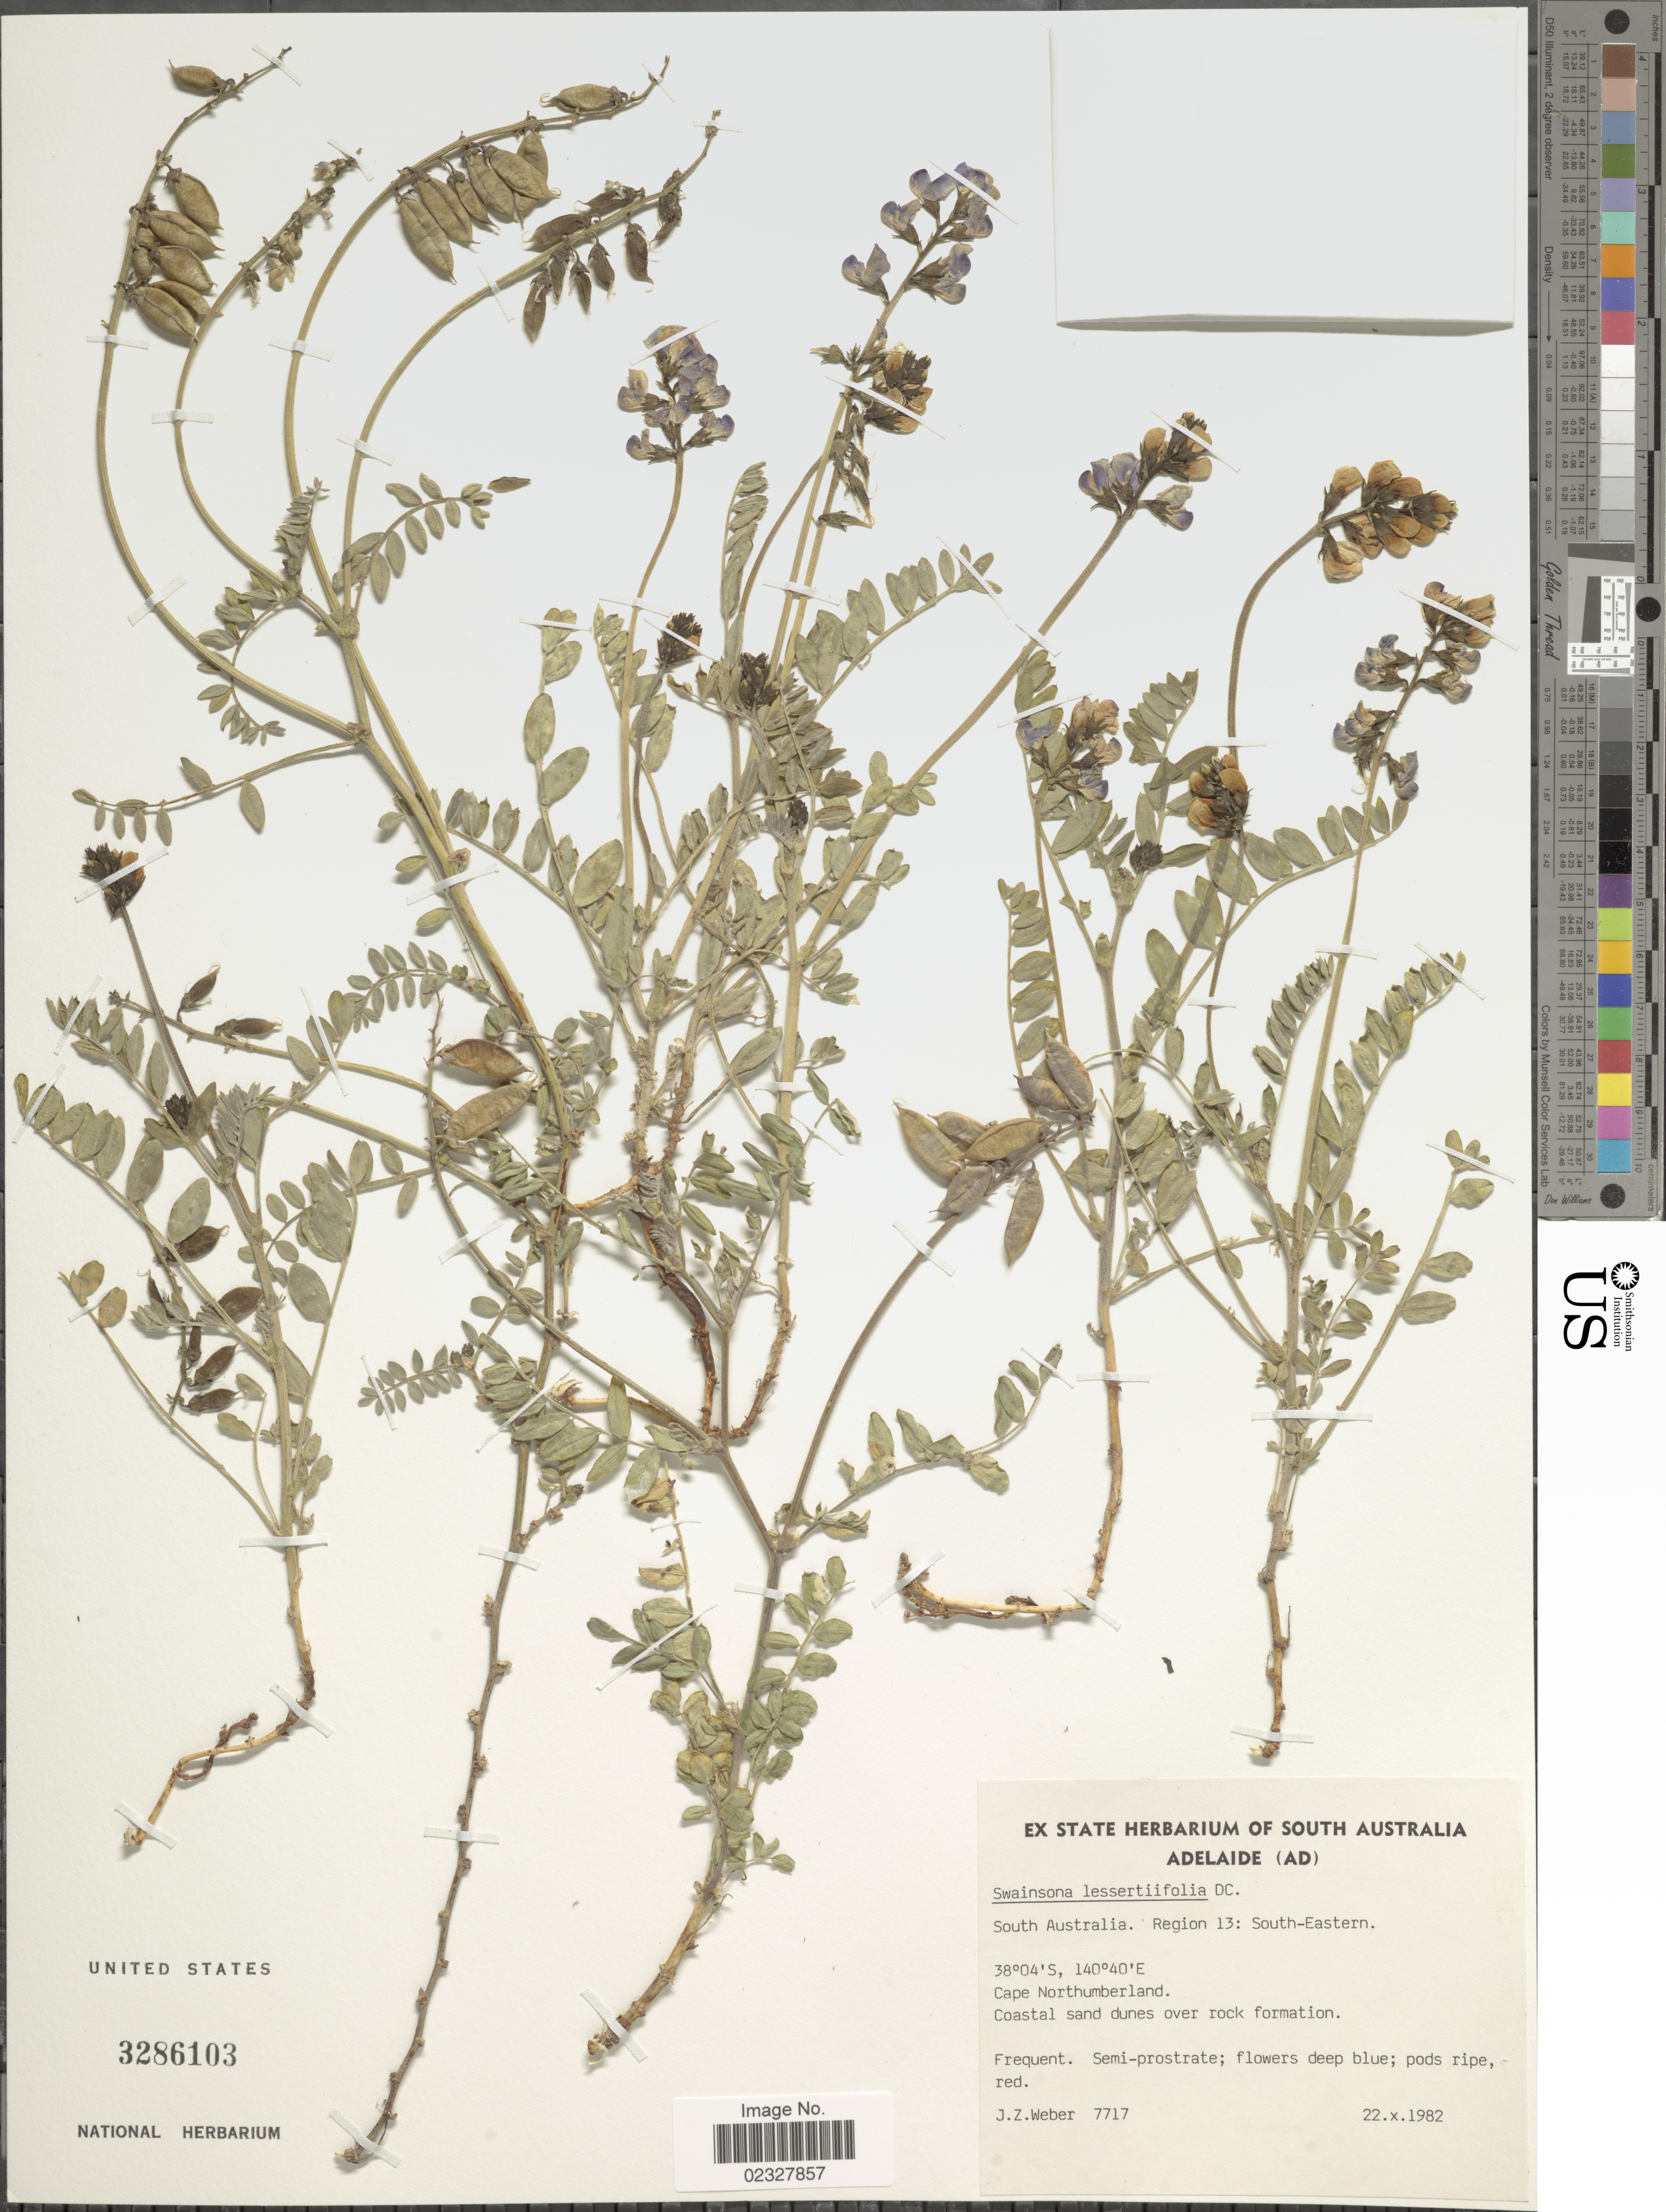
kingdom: Plantae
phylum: Tracheophyta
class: Magnoliopsida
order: Fabales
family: Fabaceae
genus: Swainsona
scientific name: Swainsona lessertiifolia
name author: DC.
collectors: J.Z. Weber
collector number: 7717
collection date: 1982-10-22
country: Australia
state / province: South Australia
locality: Region 13; South-Eastern, Cape Northumberland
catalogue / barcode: US 3286103